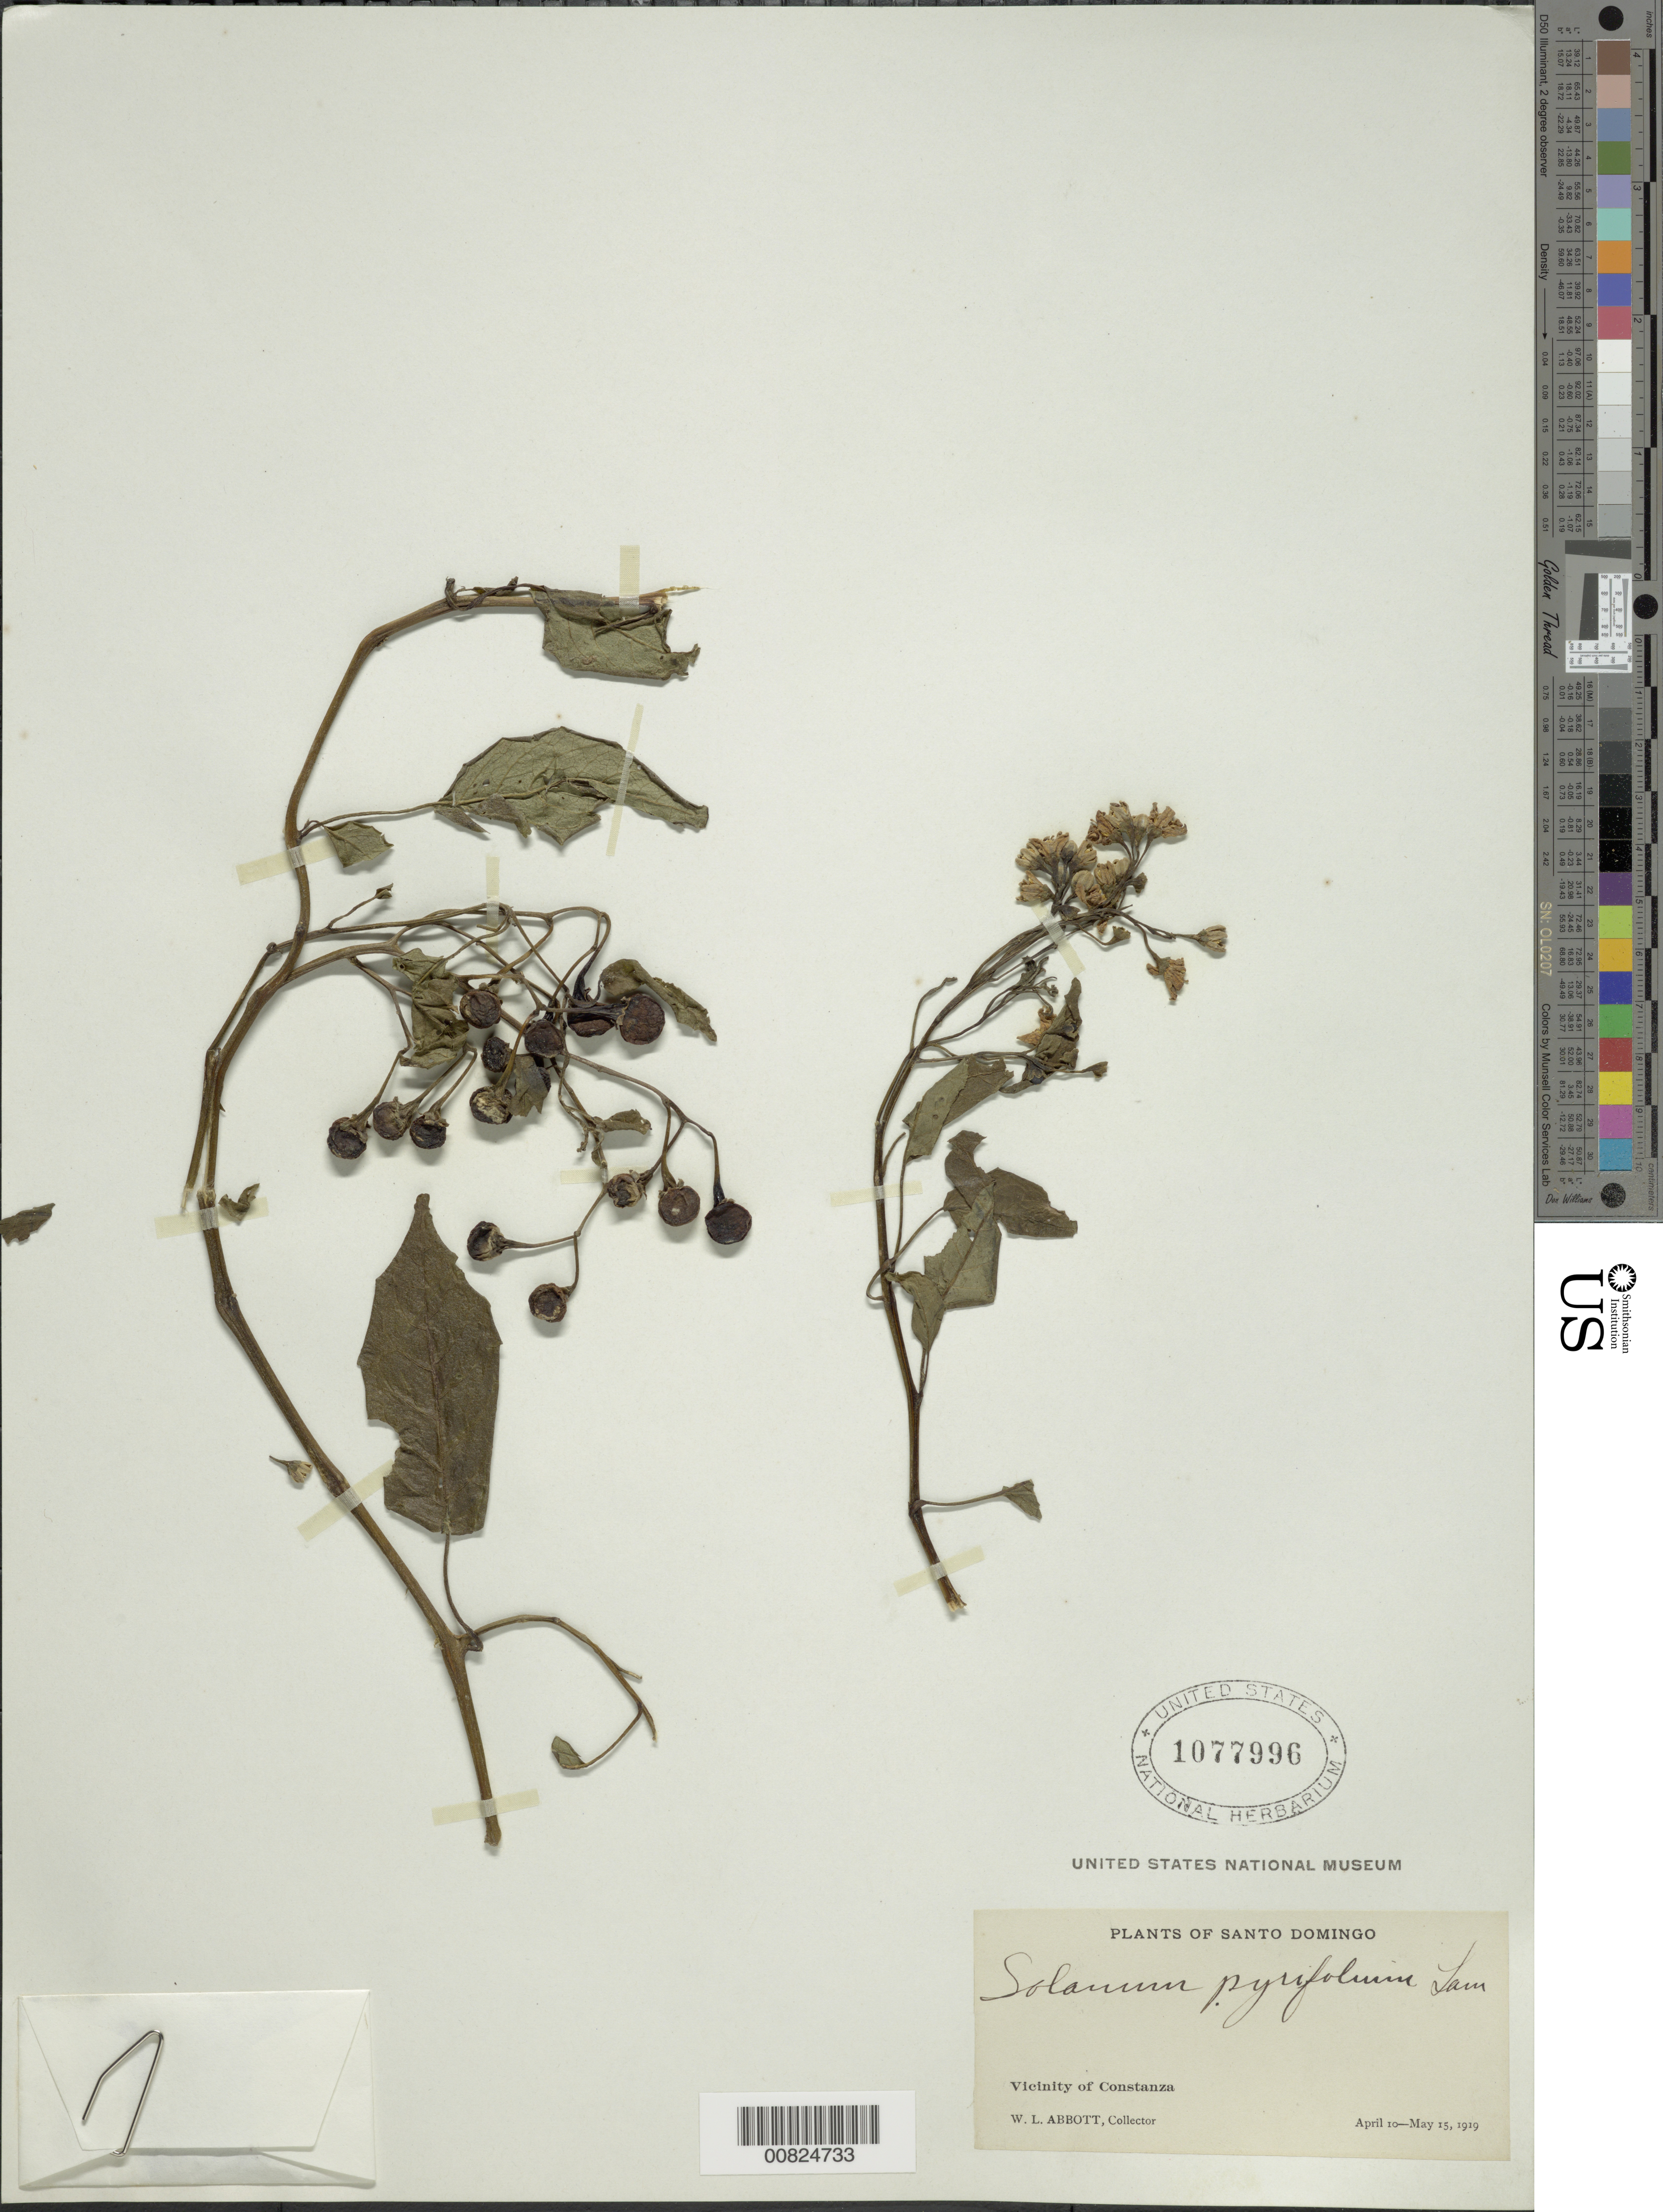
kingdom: Plantae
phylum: Tracheophyta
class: Magnoliopsida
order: Solanales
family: Solanaceae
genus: Solanum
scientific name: Solanum pyrifolium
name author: Lam.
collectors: W. L. Abbott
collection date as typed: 10 Apr 1919 to 15 May 1919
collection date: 1919-04-10/1919-05-15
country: Dominican Republic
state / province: La Vega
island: Hispaniola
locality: Vicinity of Constanza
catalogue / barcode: US 1077996